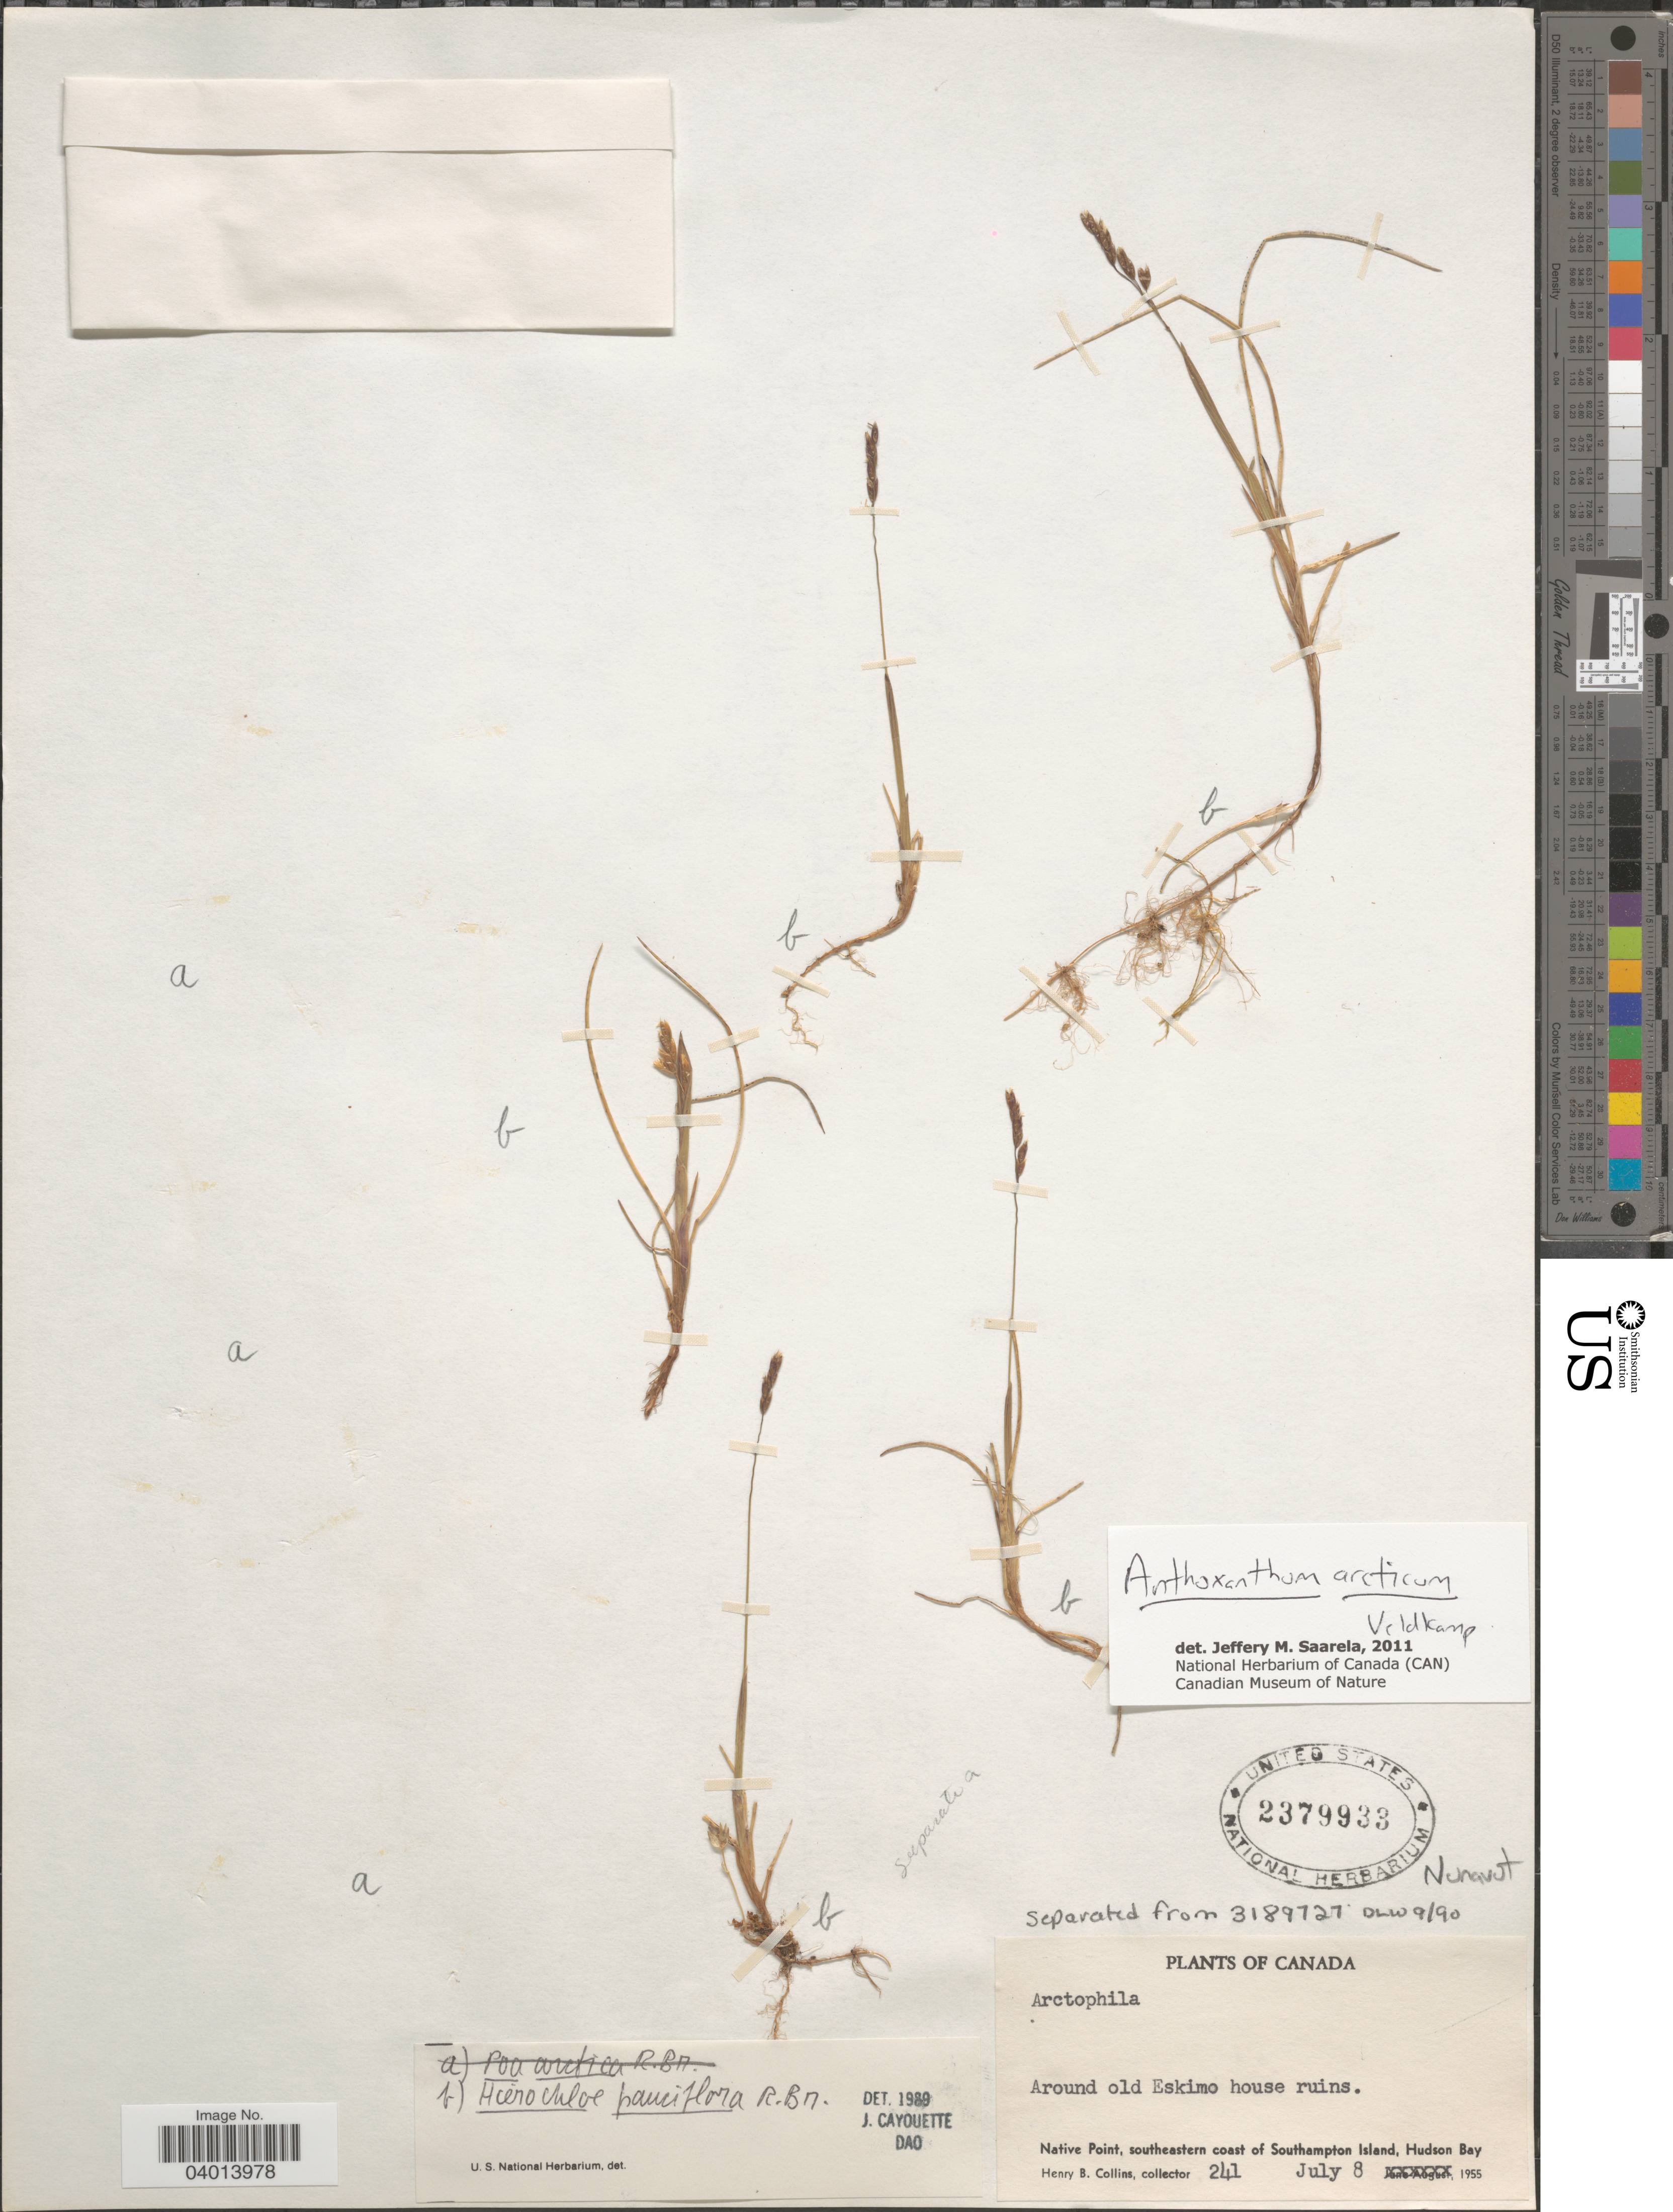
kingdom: Plantae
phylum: Tracheophyta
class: Liliopsida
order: Poales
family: Poaceae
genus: Anthoxanthum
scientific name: Anthoxanthum arcticum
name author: Veldkamp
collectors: H. Collins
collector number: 241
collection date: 1955-07-08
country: Canada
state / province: Nunavut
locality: Around old Eskimo house ruins. Native Point, southeastern coast of Southampton Island, Hudson Bay.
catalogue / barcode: US 2379933